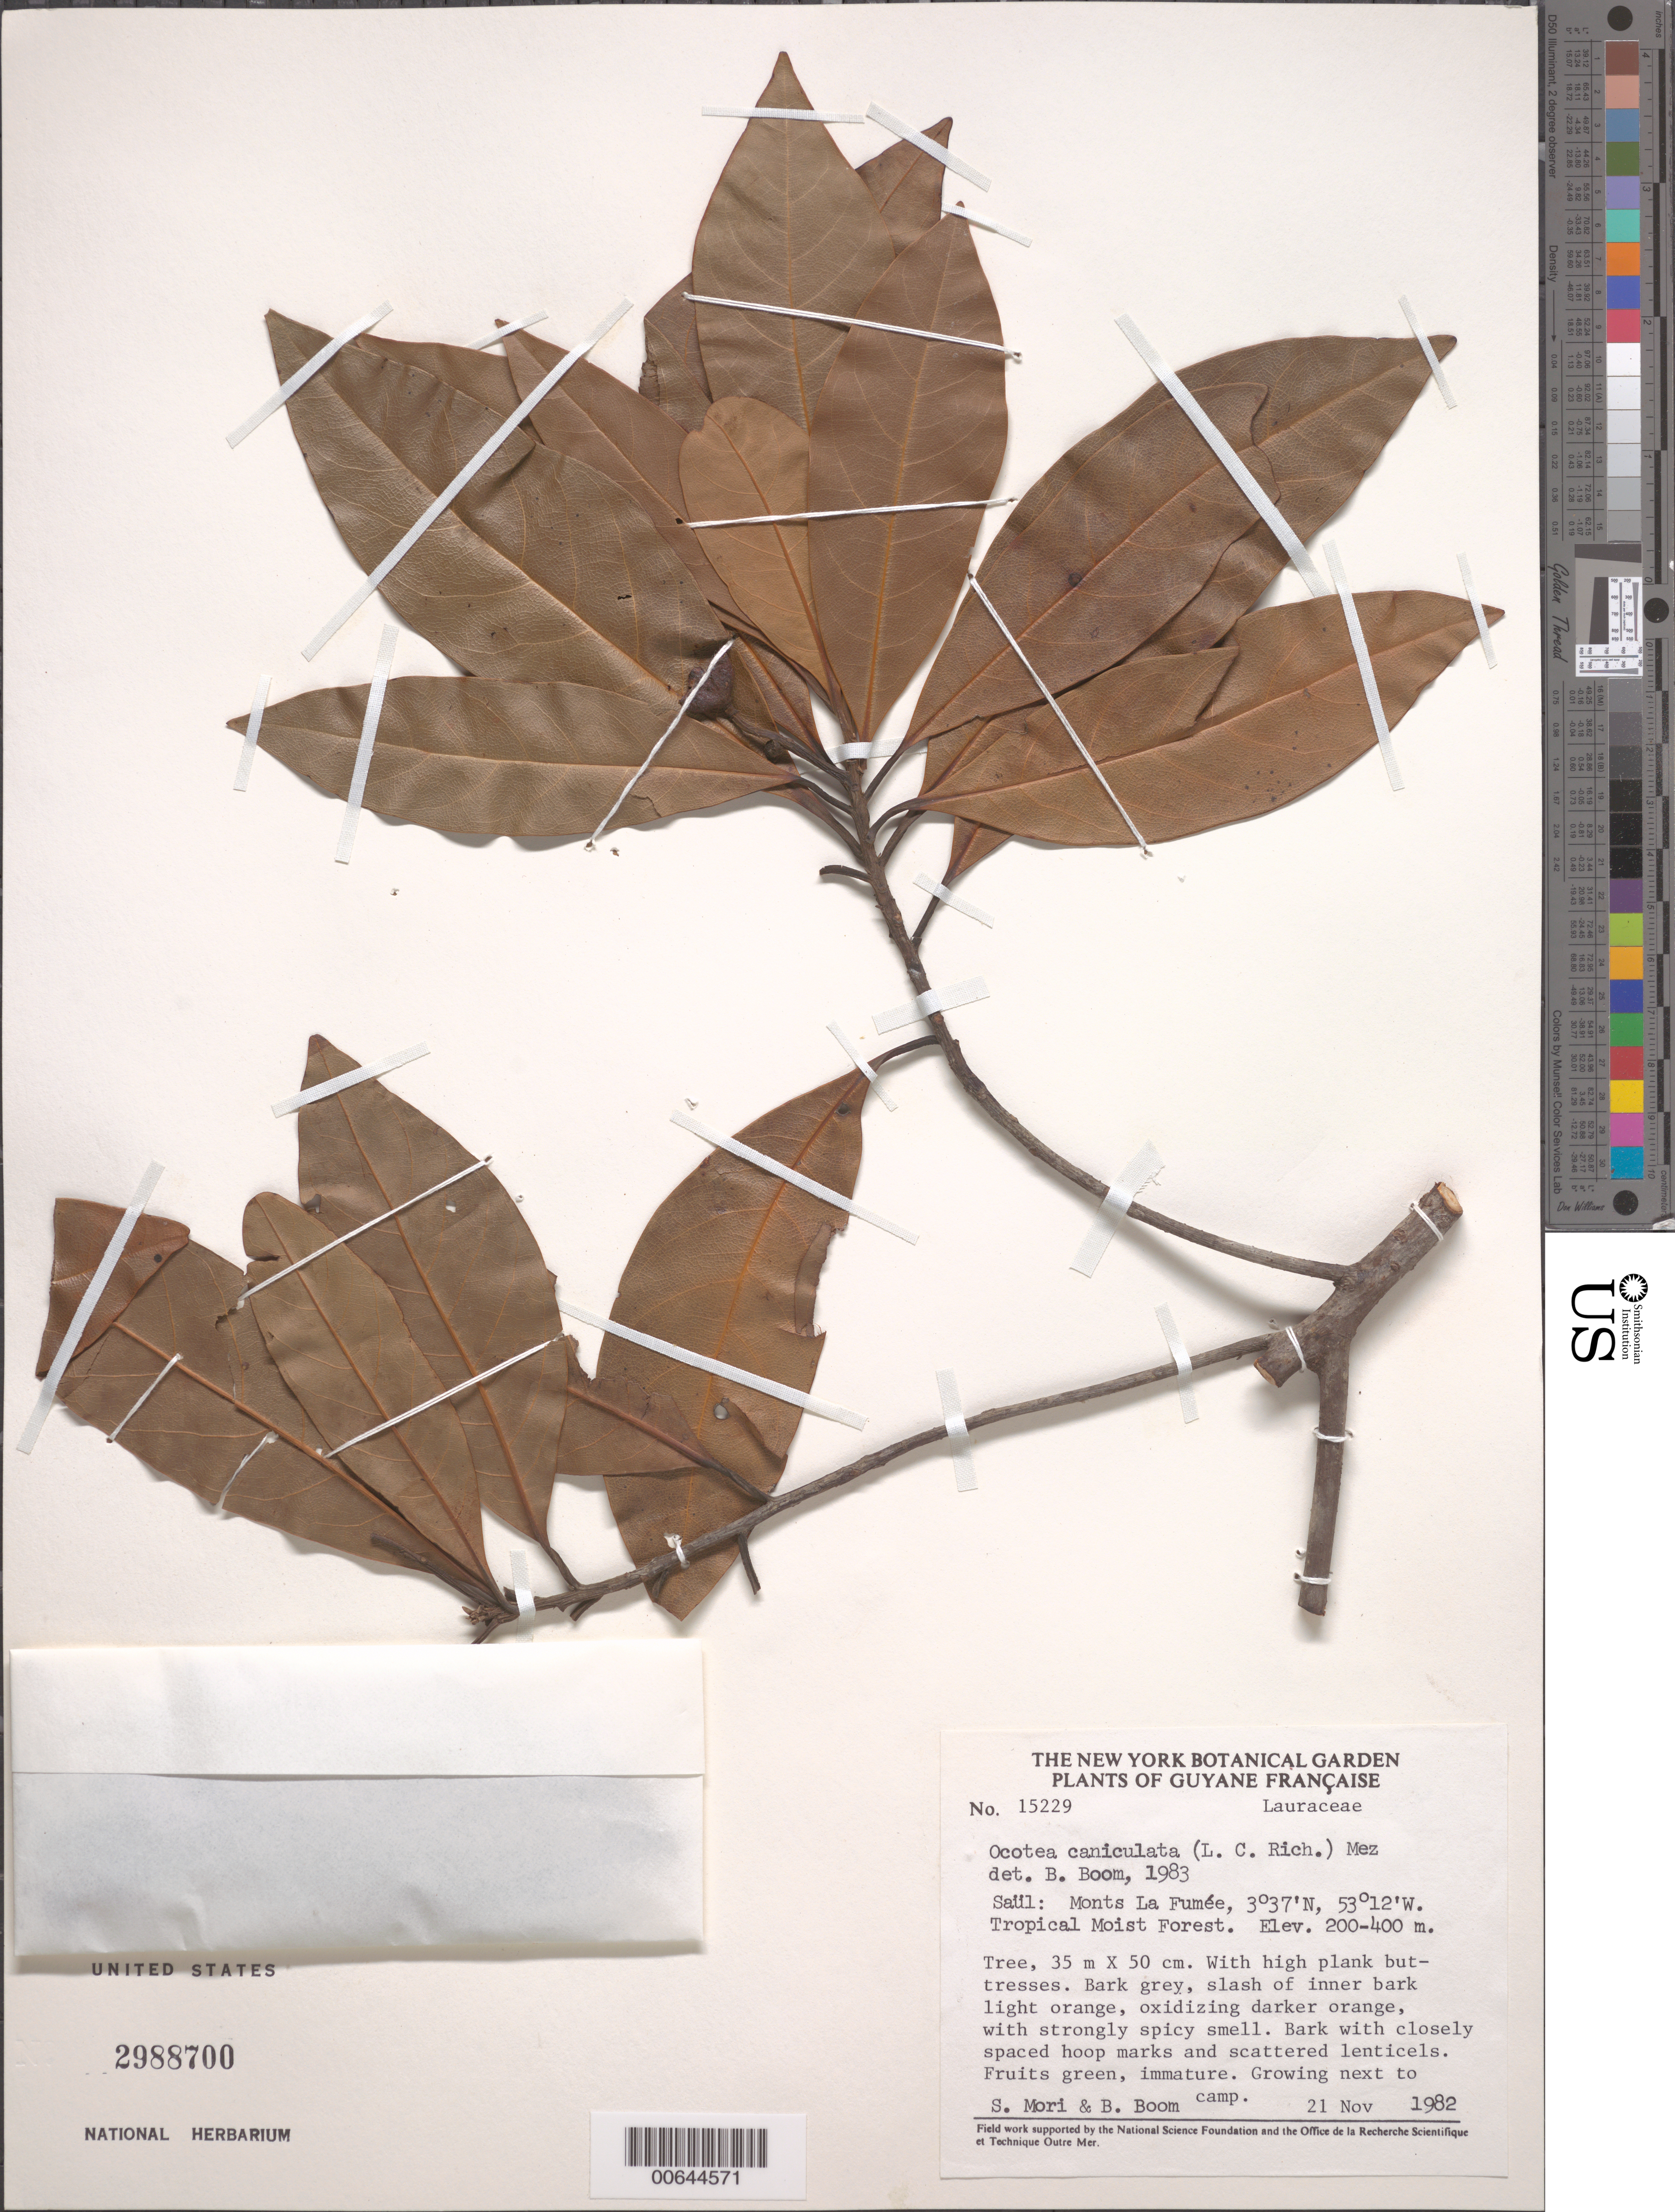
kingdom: Plantae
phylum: Tracheophyta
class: Magnoliopsida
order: Laurales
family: Lauraceae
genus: Ocotea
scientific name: Ocotea canaliculata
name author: (Rich.) Mez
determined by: Boom, B. M.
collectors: S. Mori & B. M. Boom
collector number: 15229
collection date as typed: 21-Nov-82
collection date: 1982-11-21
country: French Guiana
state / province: Saint-Laurent-du-Maroni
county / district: Saül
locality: Saül, Monts La Fumée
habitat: Tropical moist forest, growing next to camp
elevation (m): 200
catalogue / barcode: US 2988700